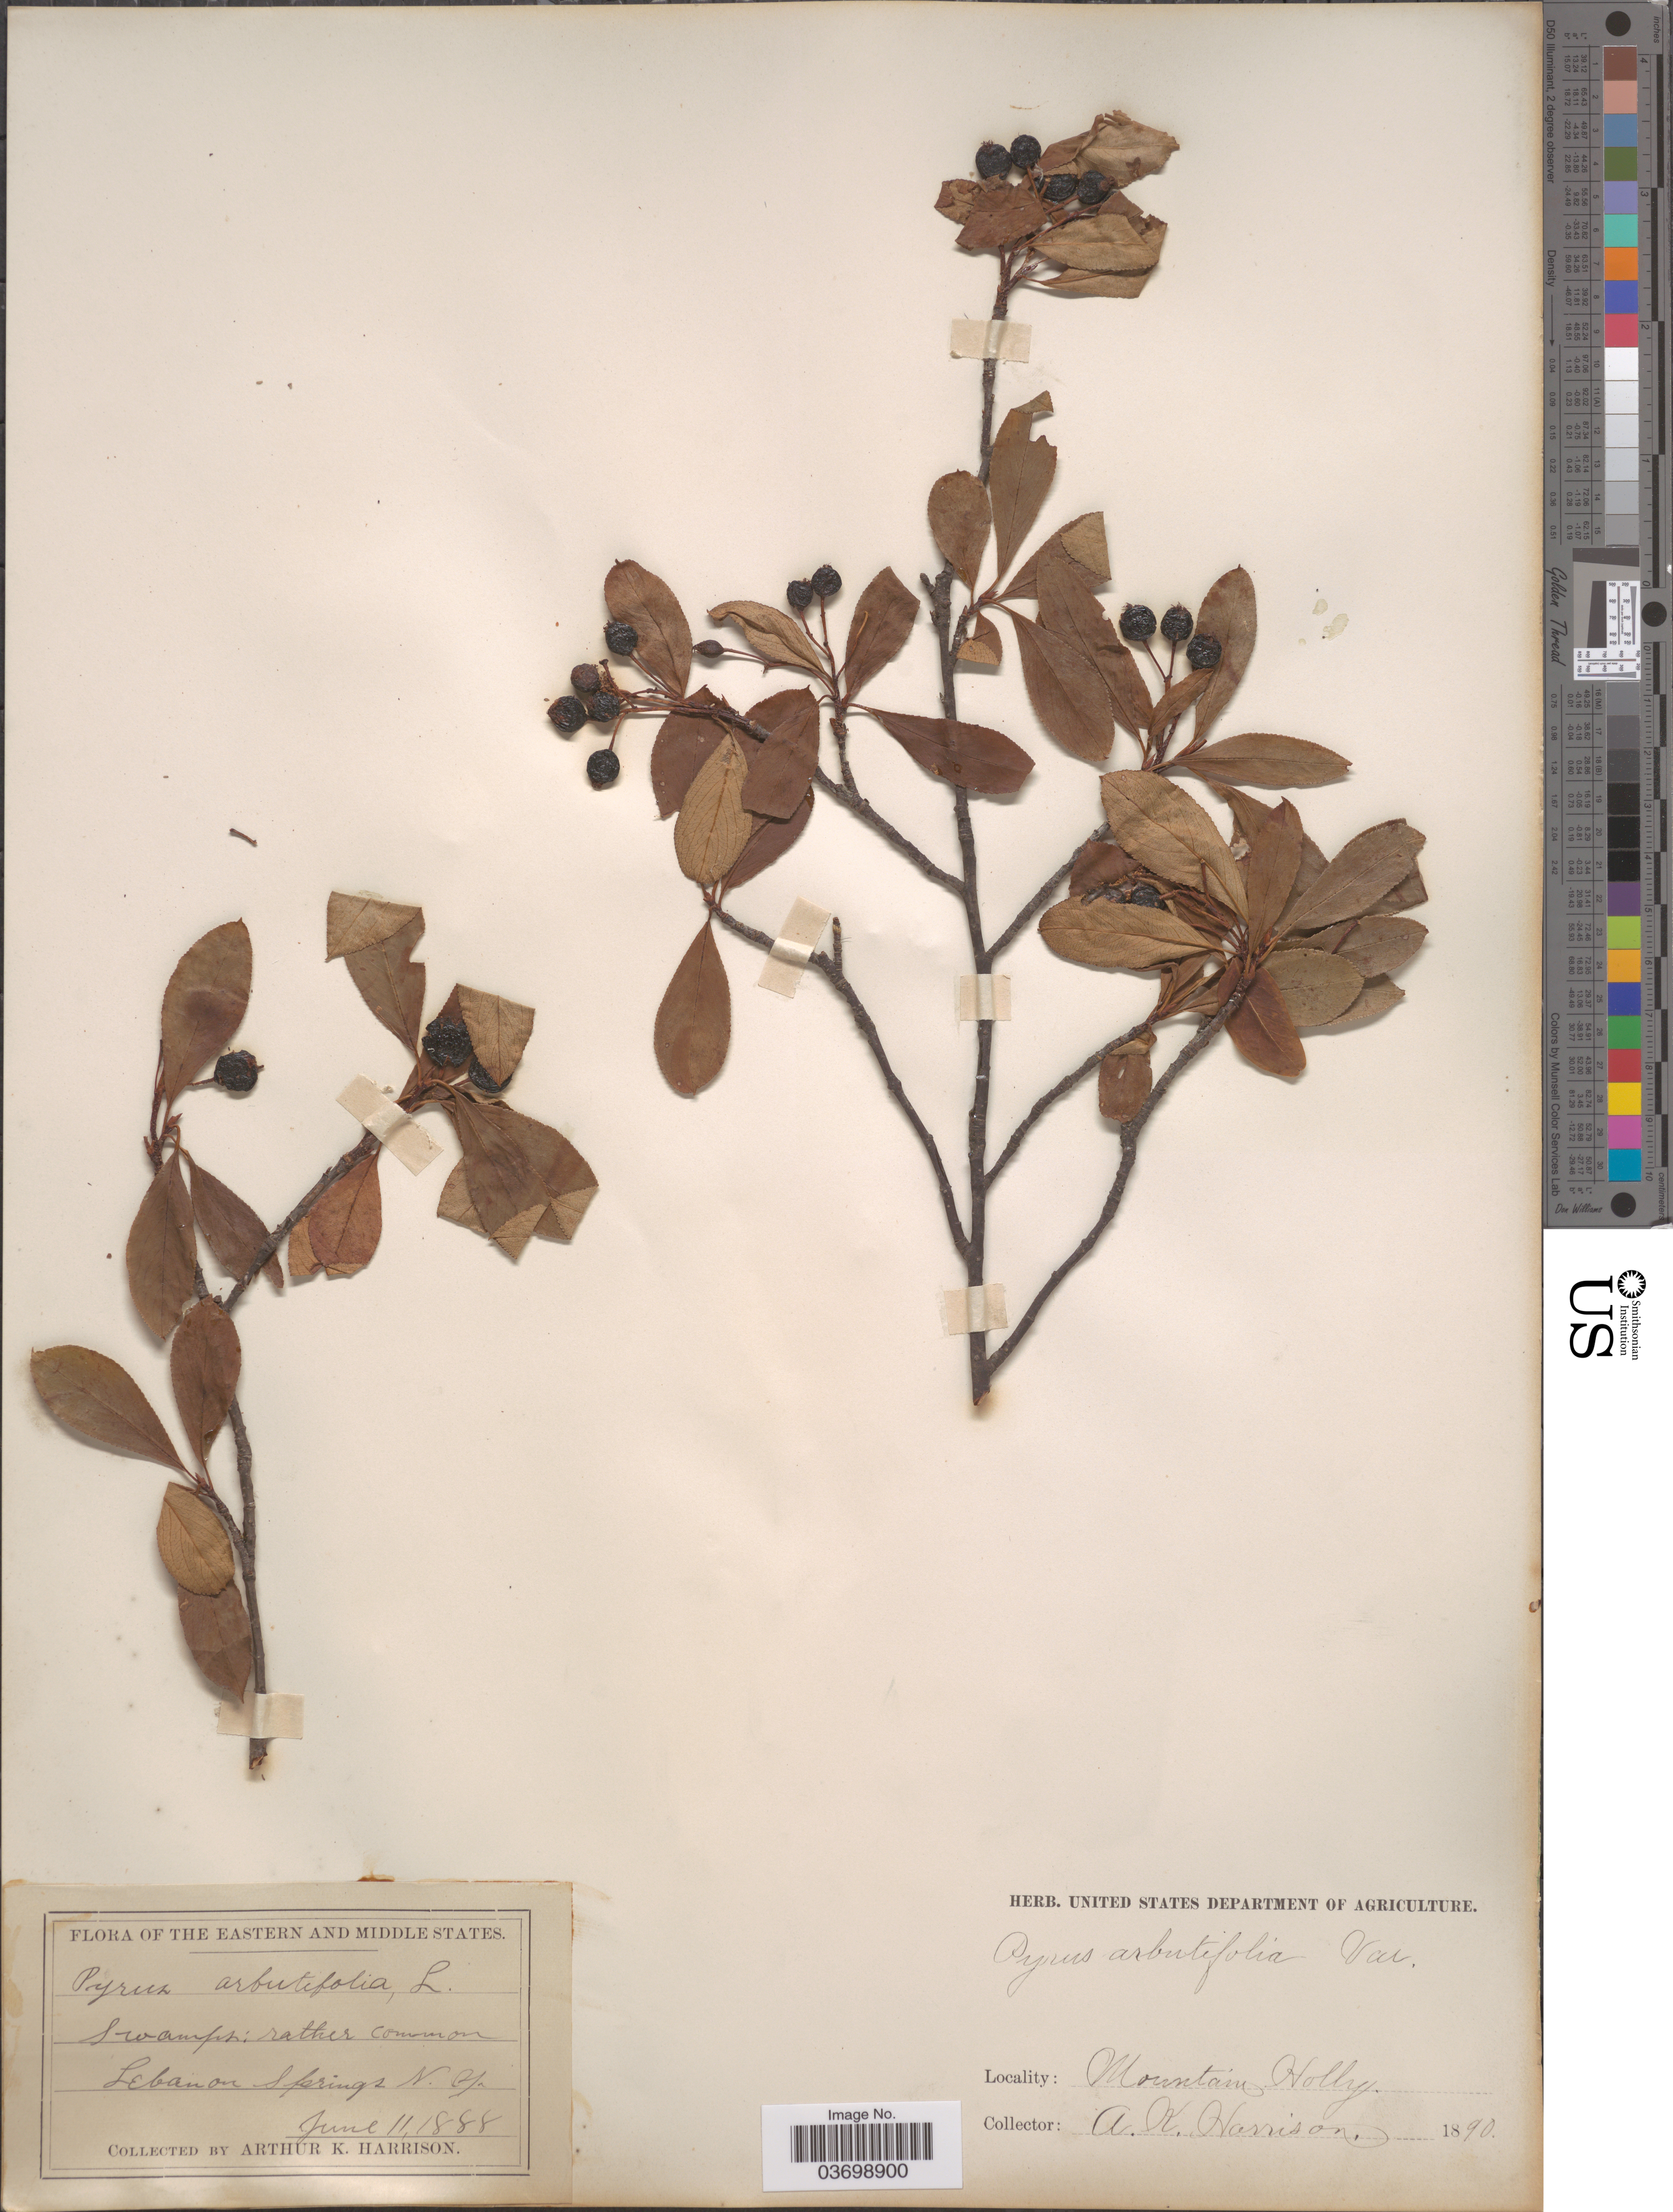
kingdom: Plantae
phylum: Tracheophyta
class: Magnoliopsida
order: Rosales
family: Rosaceae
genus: Aronia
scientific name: Aronia x prunifolia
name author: (Marshall) Rehder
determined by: Strong, M. T., (US), Smithsonian Institution - National Museum of Natural History (UNITED STATES)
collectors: A. K. Harrison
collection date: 1888-06-11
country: United States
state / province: New York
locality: The Eastern and Middle States. Lebanon springs. Mountain Holly.